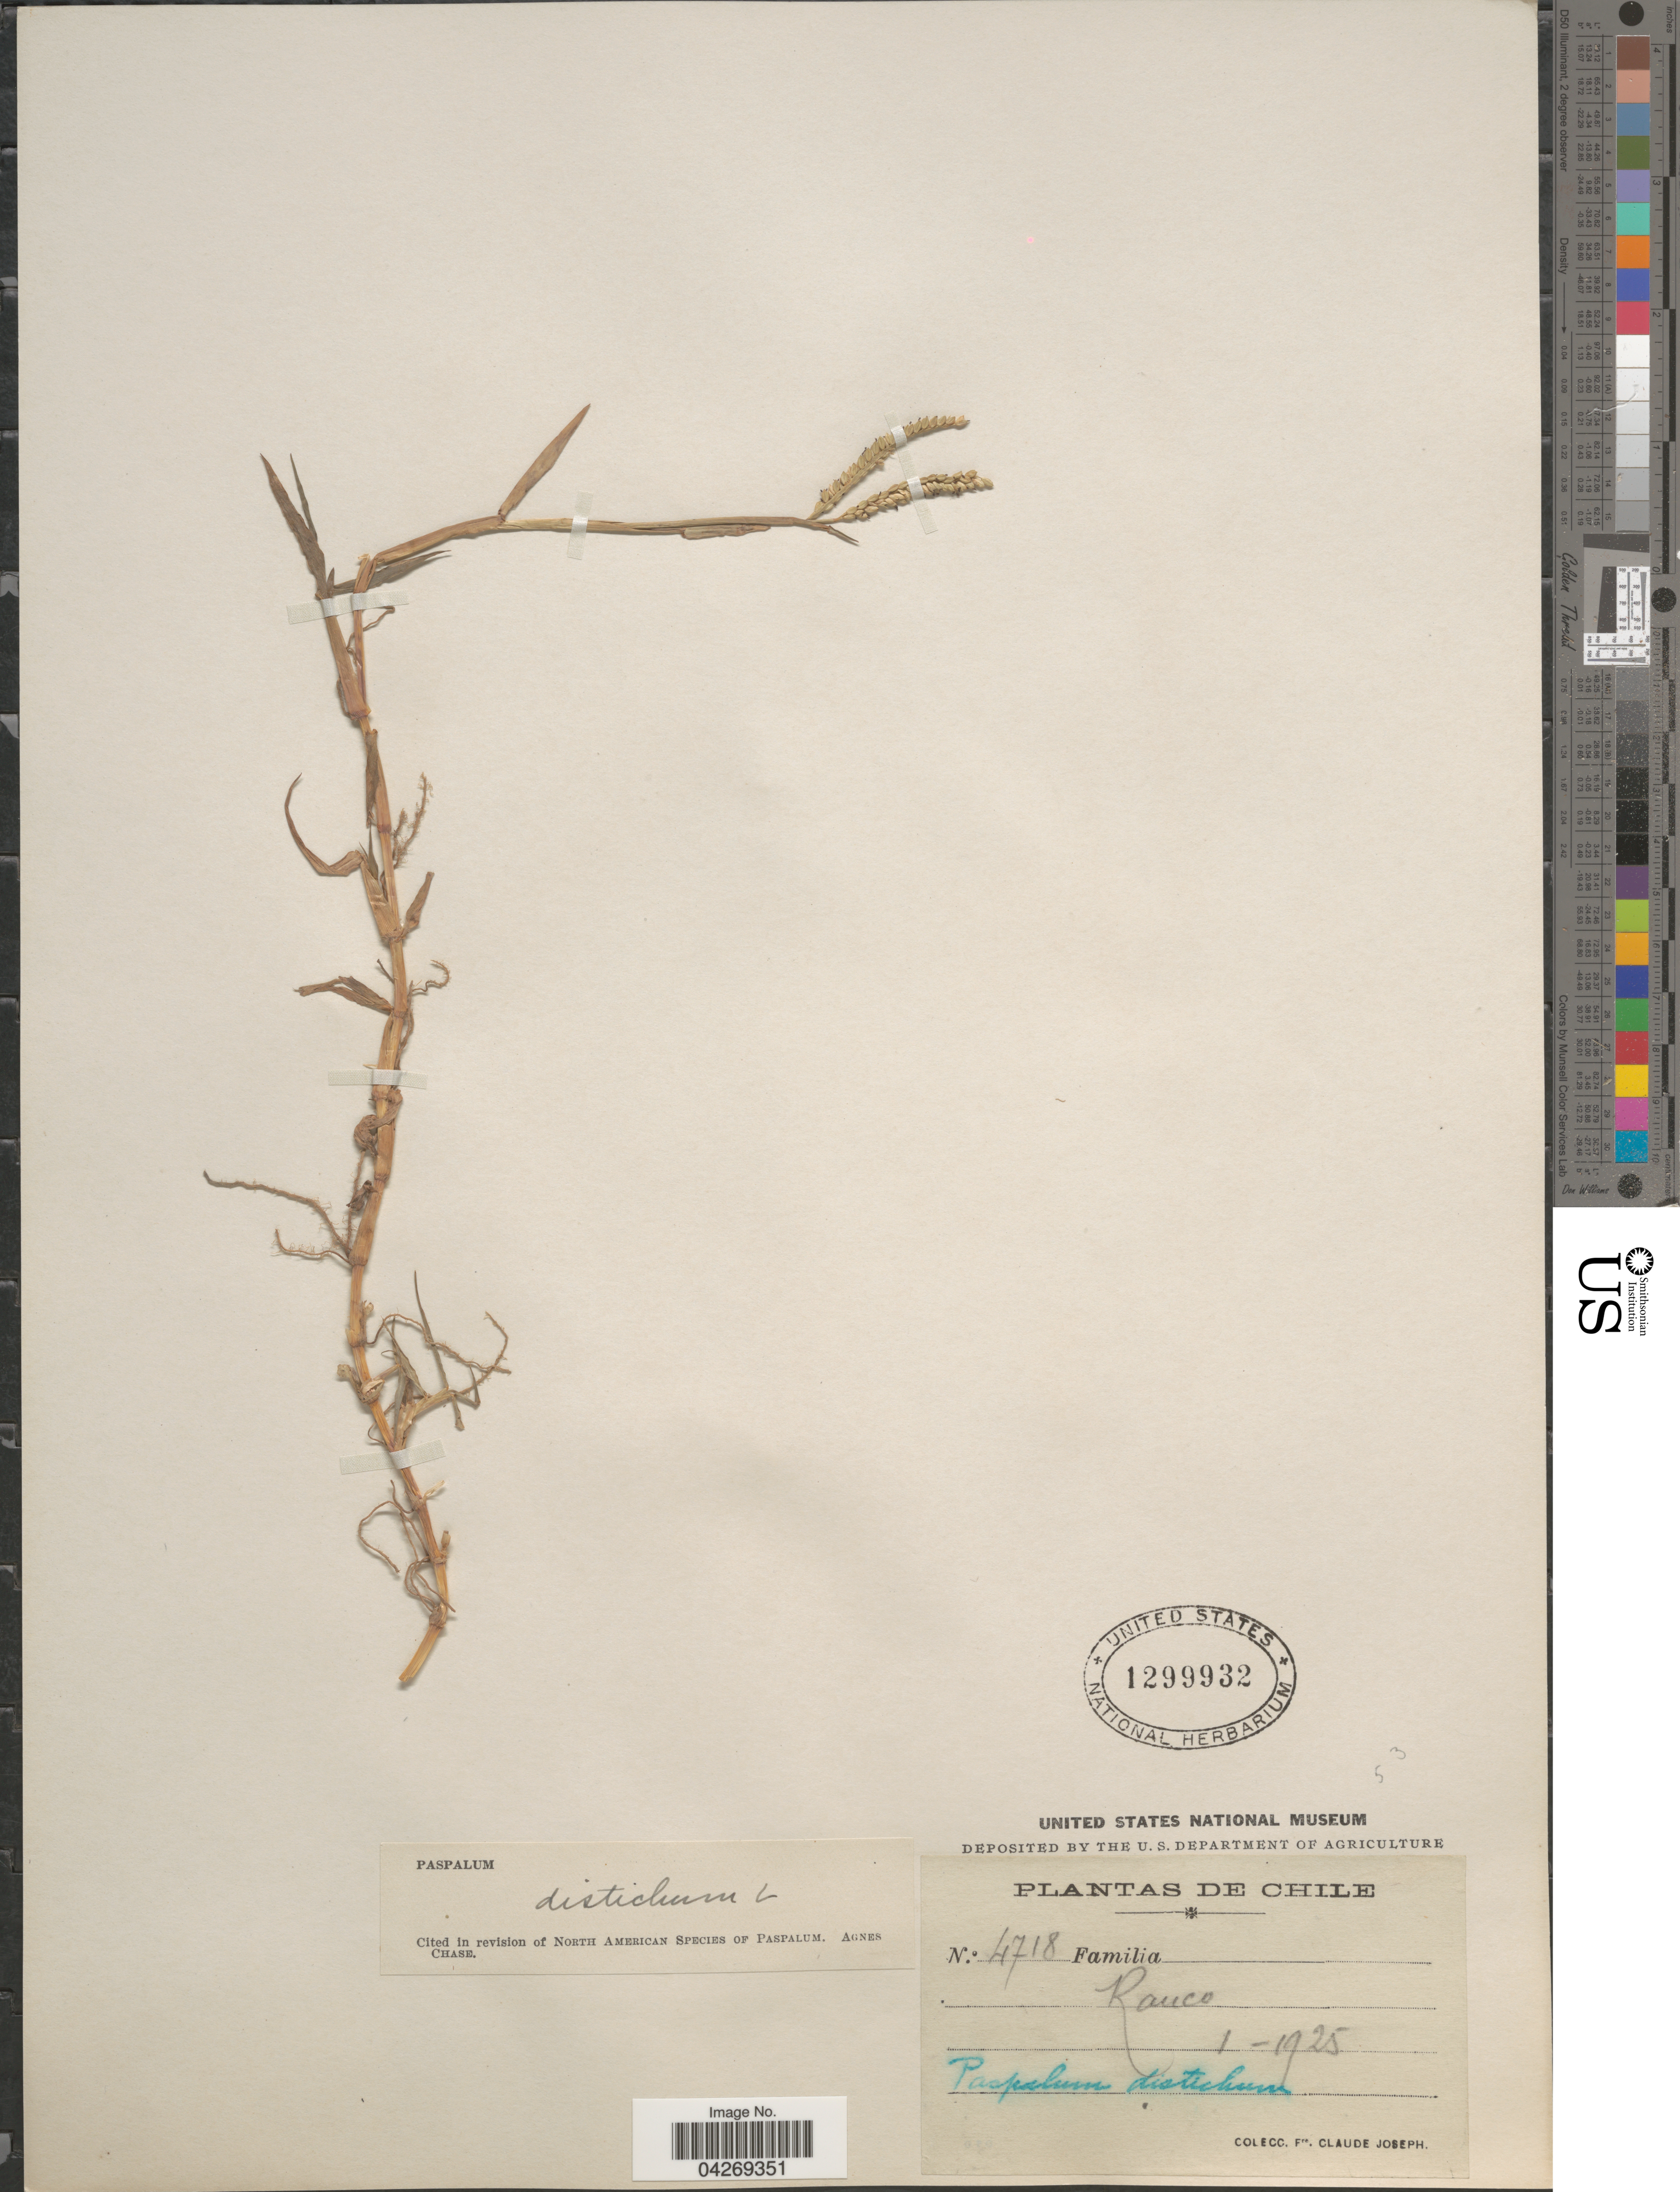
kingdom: Plantae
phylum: Tracheophyta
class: Liliopsida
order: Poales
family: Poaceae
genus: Paspalum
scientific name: Paspalum distichum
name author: L.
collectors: Bro. Claude-Joseph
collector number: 4718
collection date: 1925-01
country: Chile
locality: Ranco.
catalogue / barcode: US 1299932